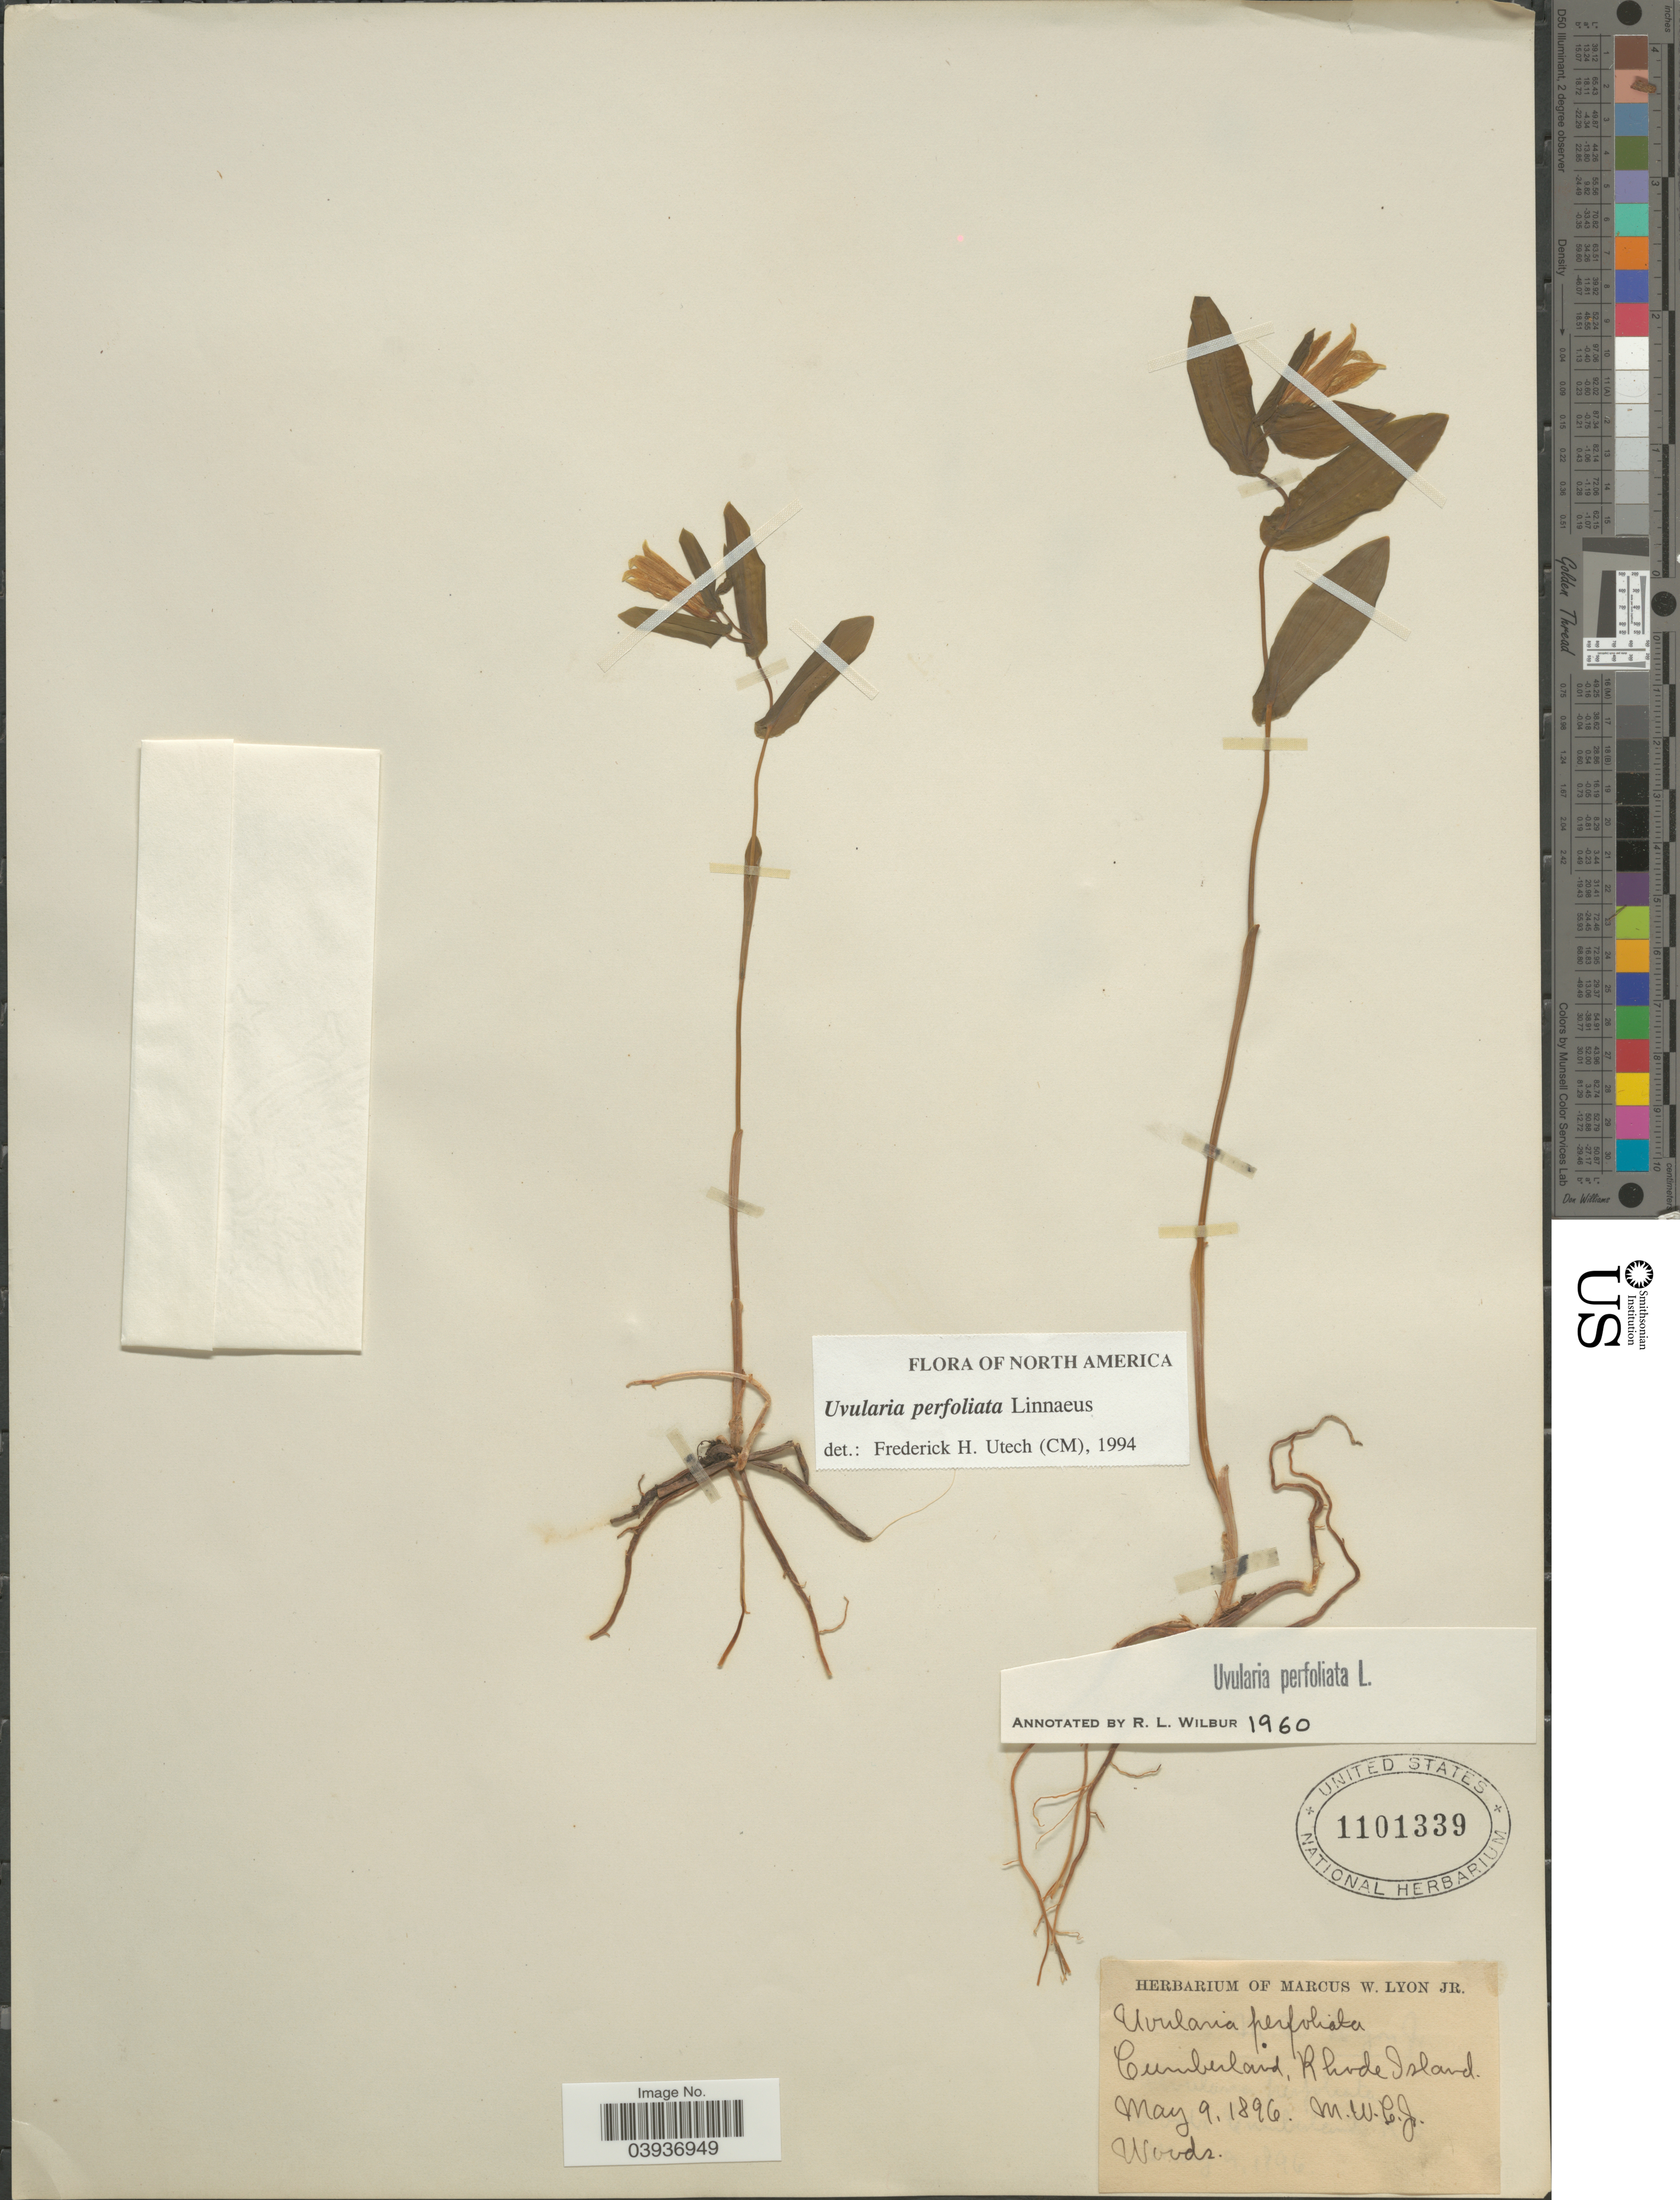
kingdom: Plantae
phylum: Tracheophyta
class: Liliopsida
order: Liliales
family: Colchicaceae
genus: Uvularia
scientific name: Uvularia perfoliata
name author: L.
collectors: M. W. Lyon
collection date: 1896-05-09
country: United States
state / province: Rhode Island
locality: Cumberland.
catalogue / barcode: US 1101339